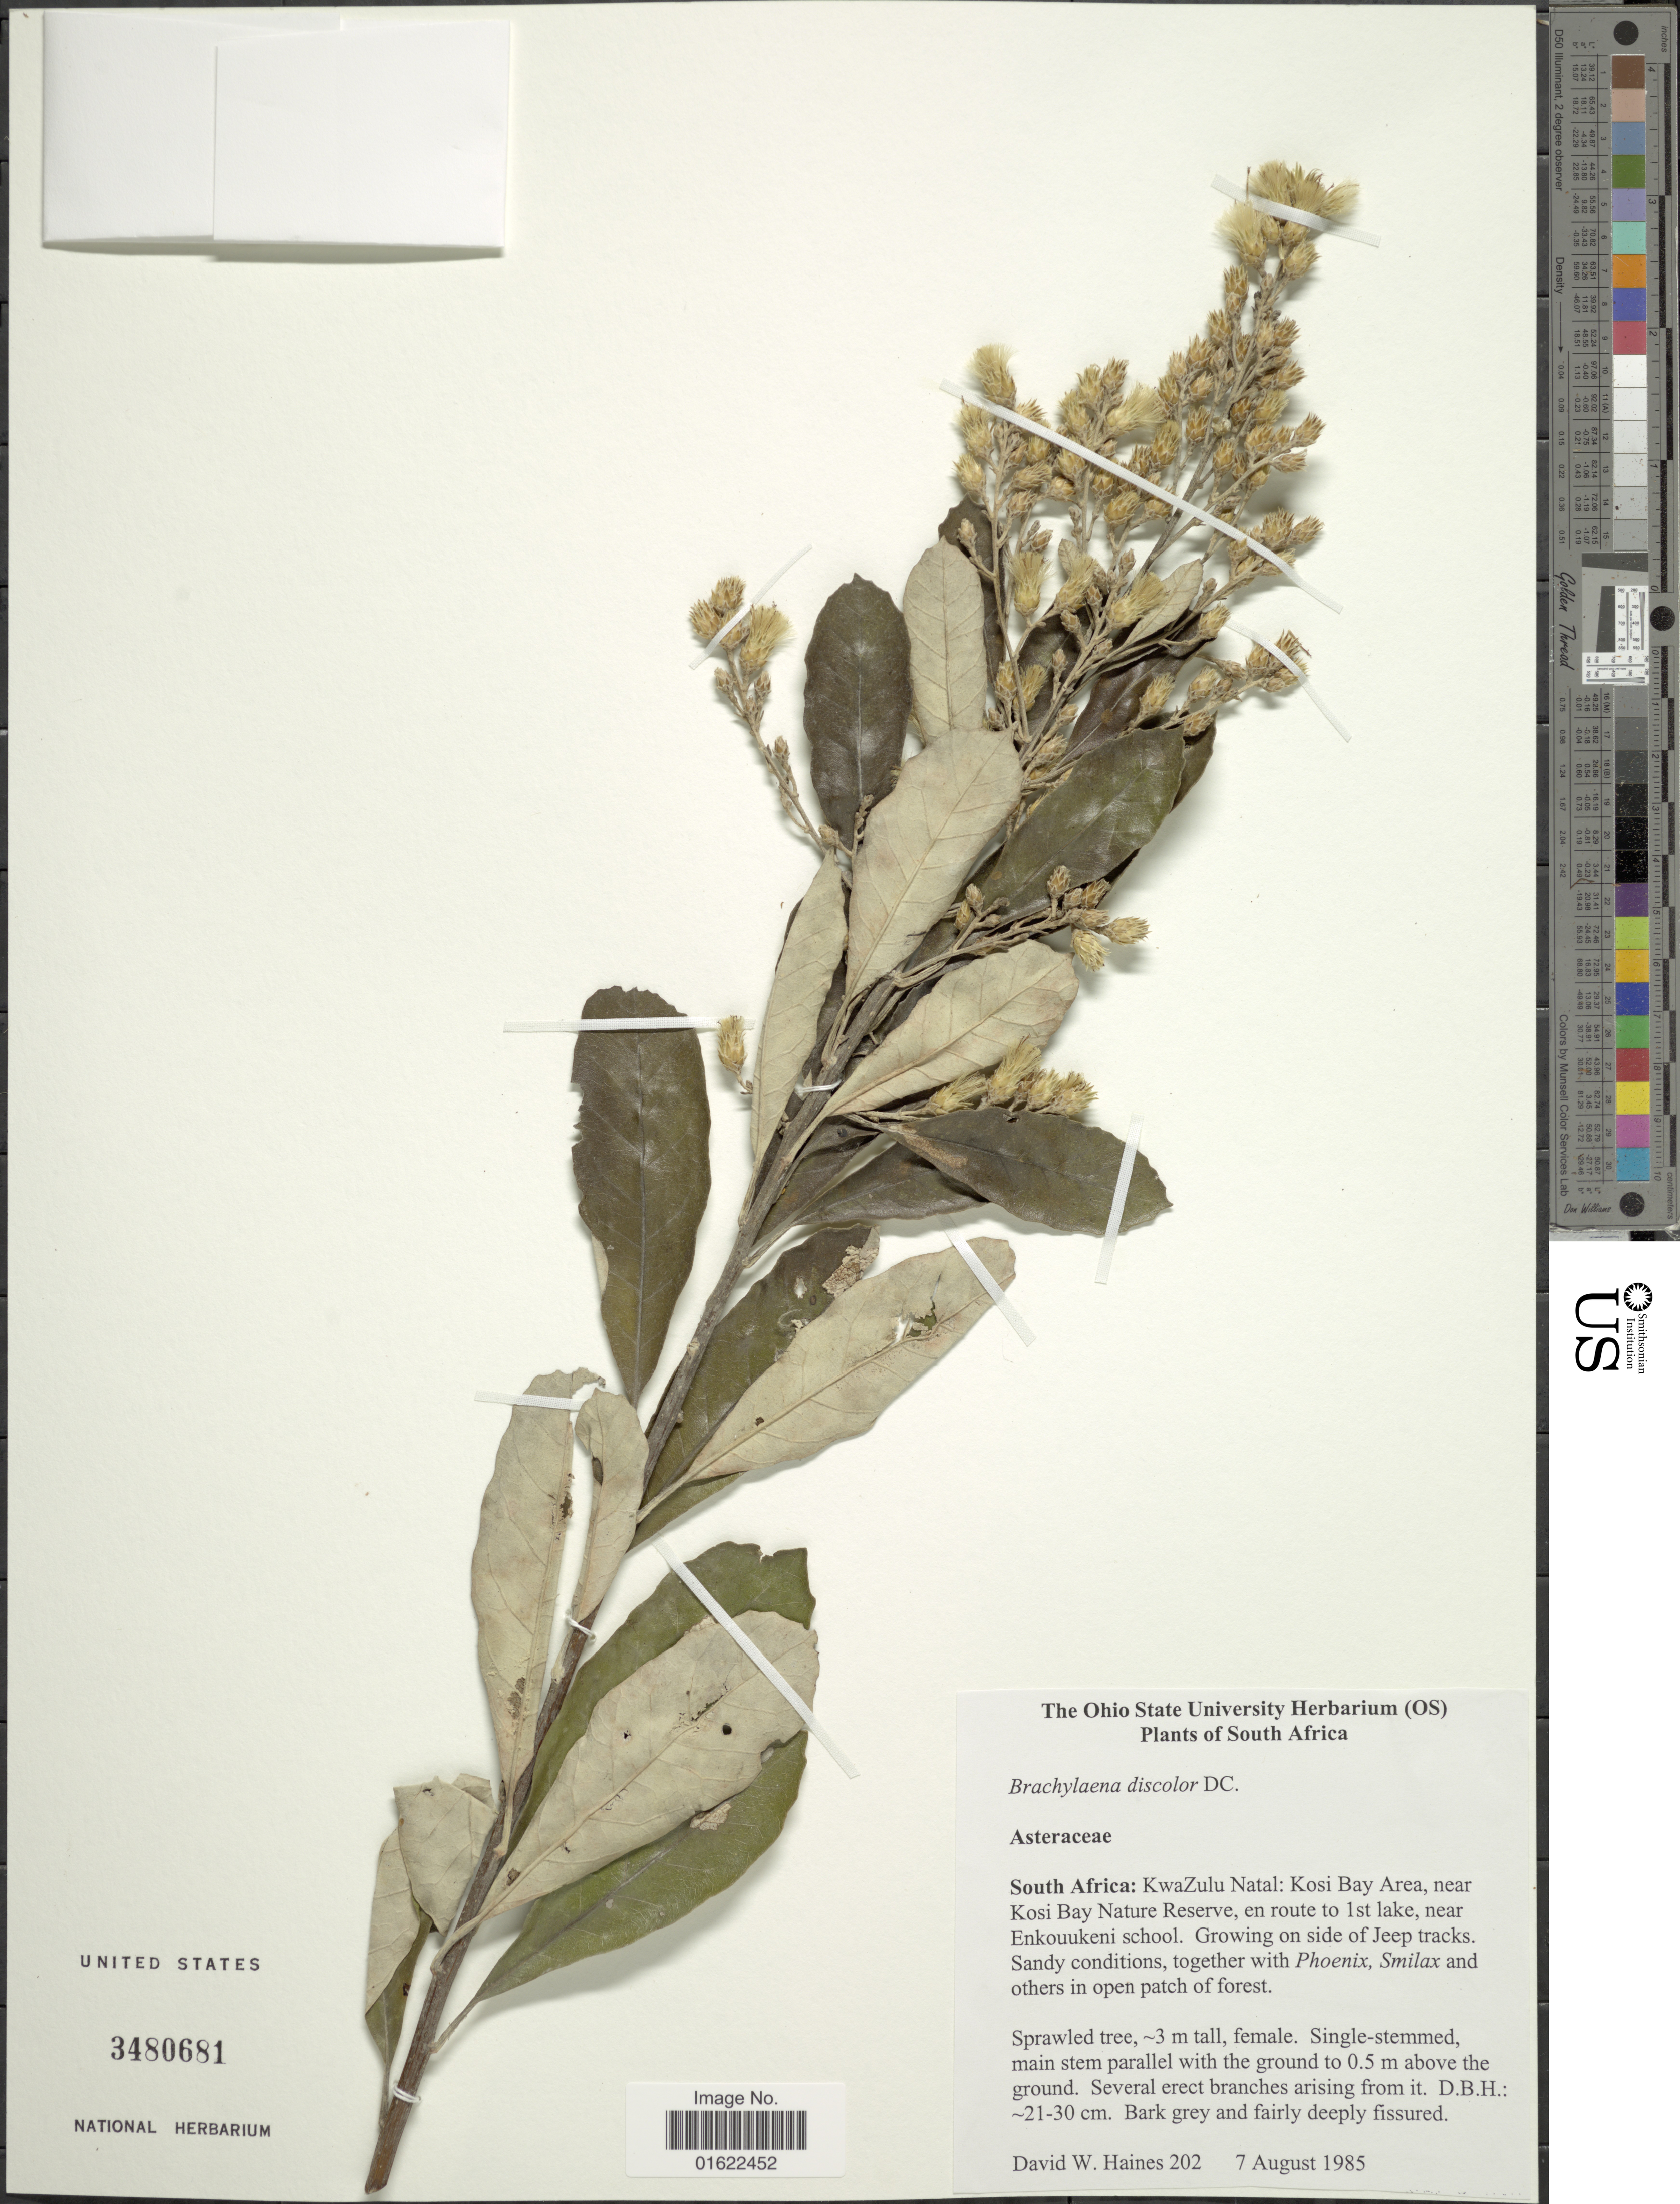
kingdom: Plantae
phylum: Tracheophyta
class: Magnoliopsida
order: Asterales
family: Asteraceae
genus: Brachylaena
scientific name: Brachylaena discolor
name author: DC.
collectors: D. Haines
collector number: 202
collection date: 1985-08-07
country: South Africa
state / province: KwaZulu-Natal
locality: Kosi Bay Area: near Kosi Bay Nature Reserve, en route to 1st lake, near Enkouukeni school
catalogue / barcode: US 3480681